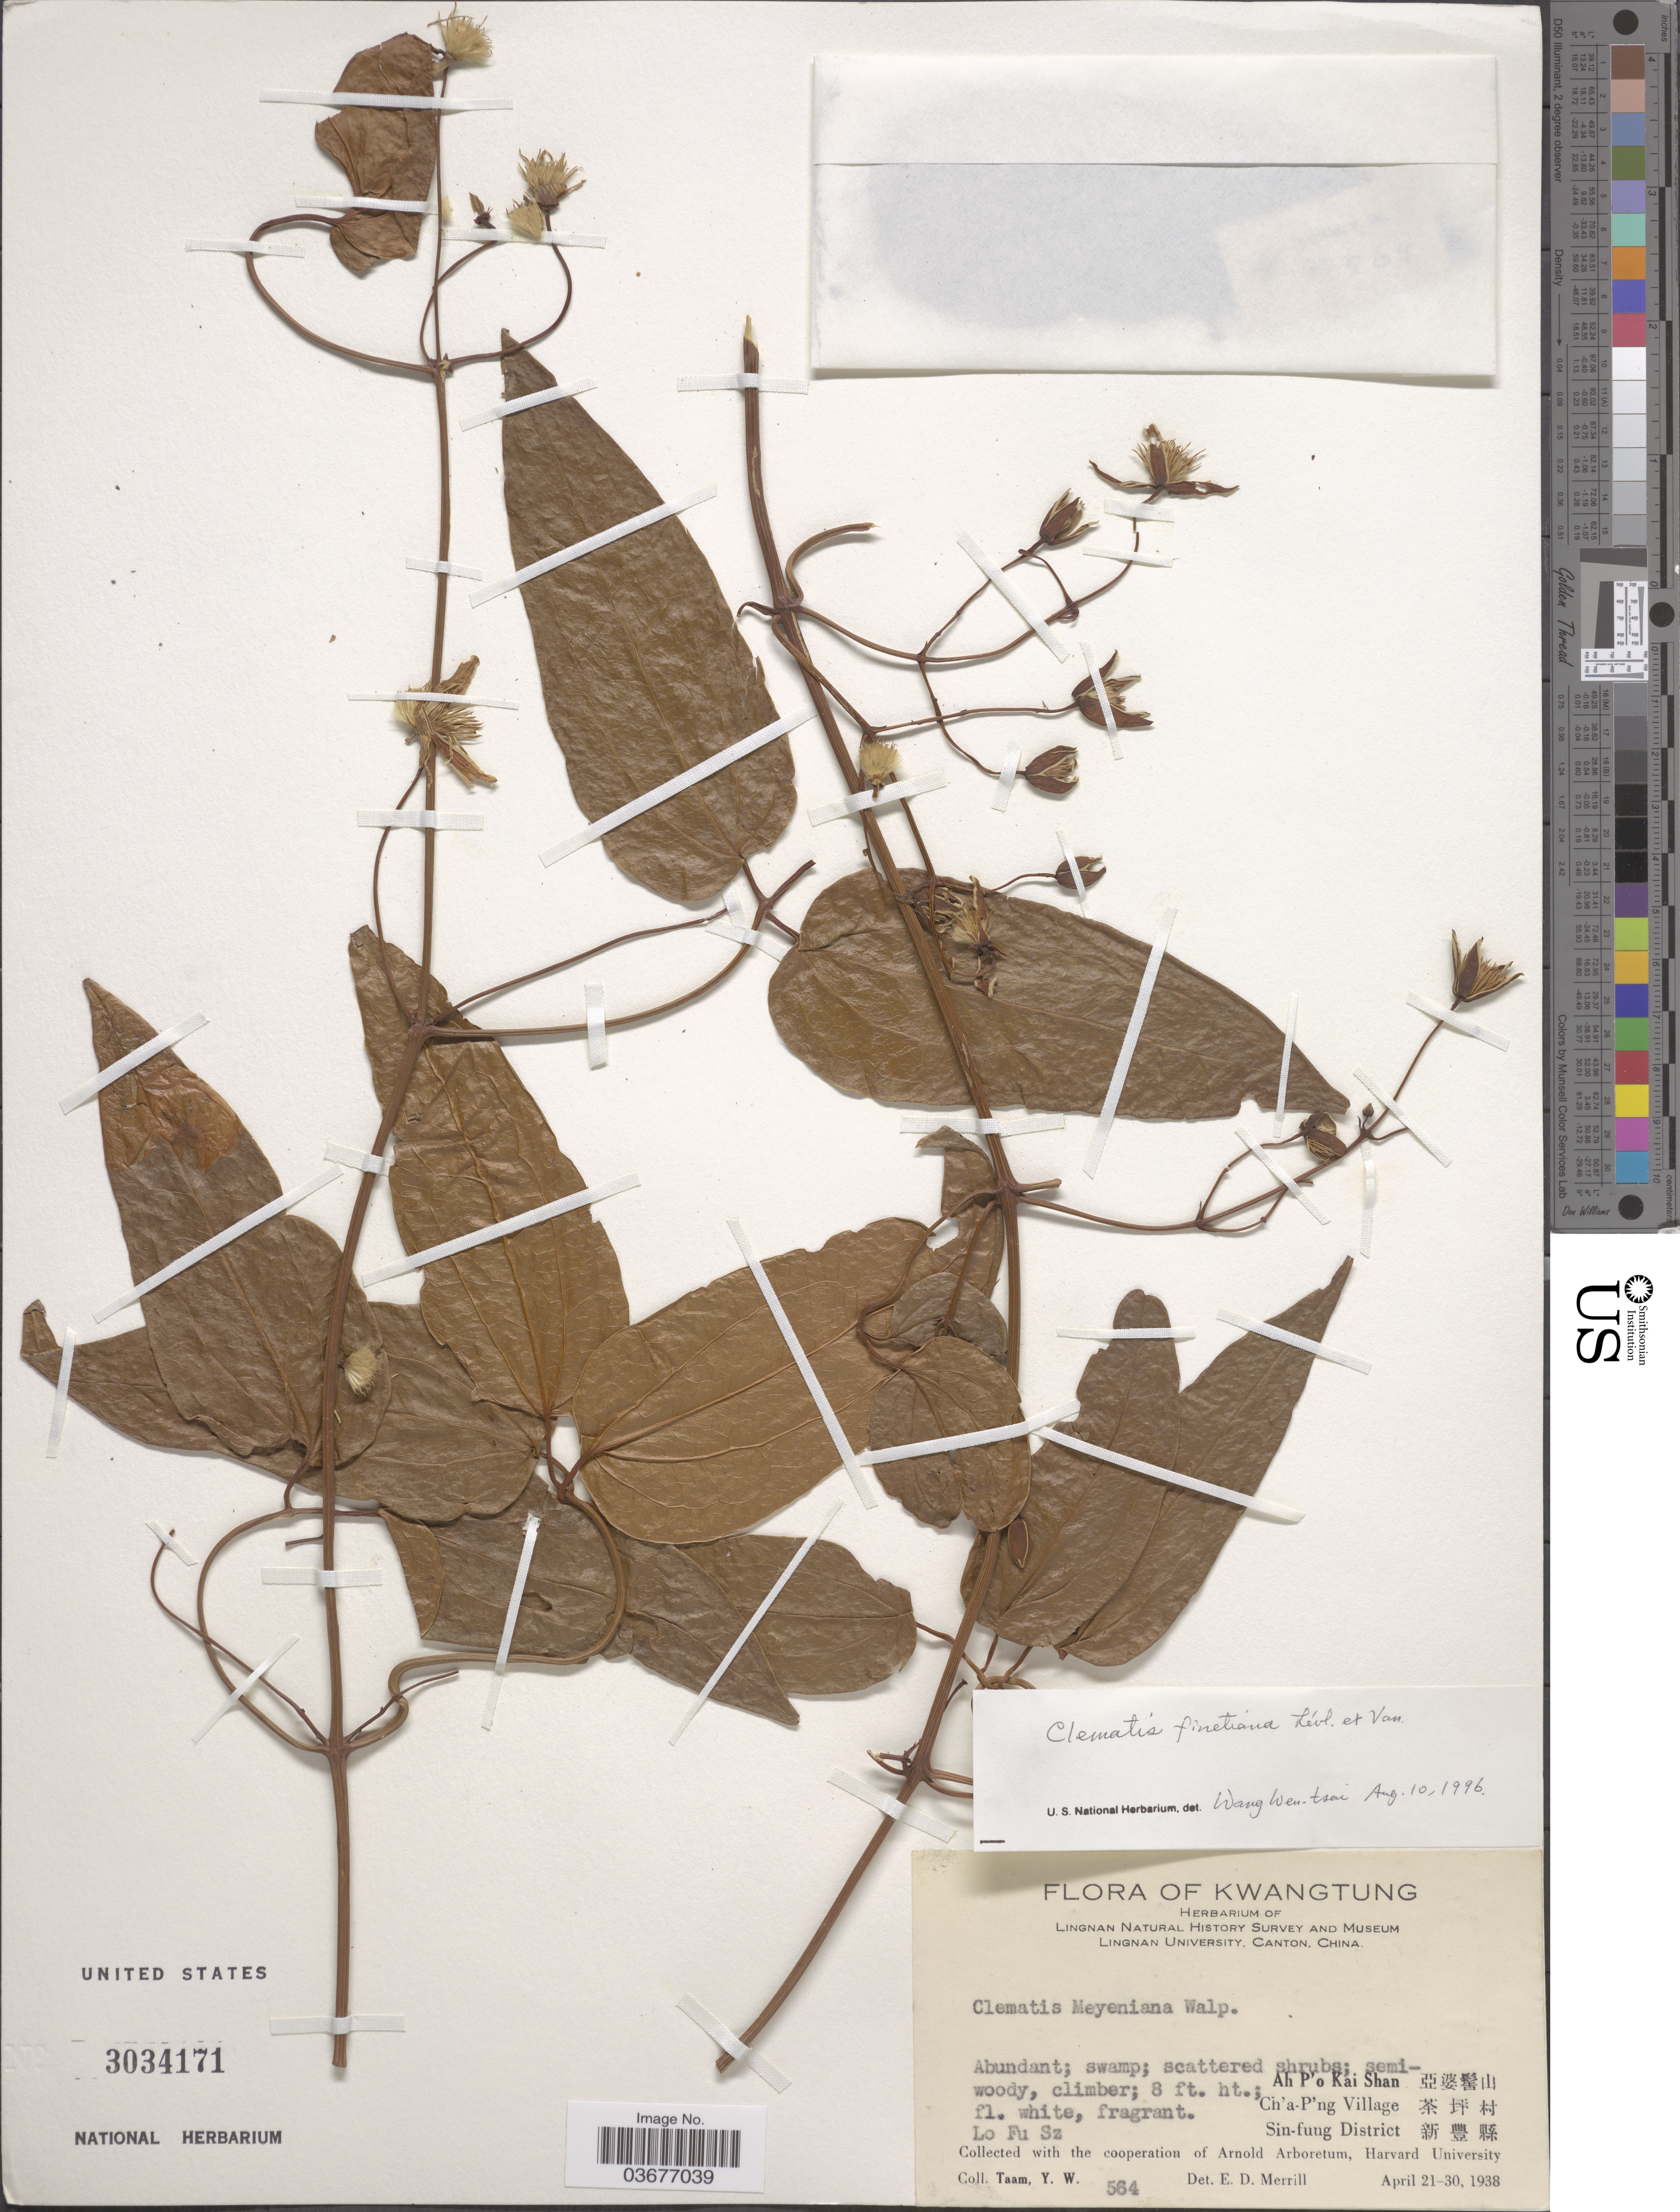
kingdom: Plantae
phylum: Tracheophyta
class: Magnoliopsida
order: Ranunculales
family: Ranunculaceae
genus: Clematis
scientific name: Clematis finetiana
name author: H. Lév. & Vaniot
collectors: Y. W. Taam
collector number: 564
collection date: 1938-04-21/1938-04-30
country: China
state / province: Guangdong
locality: Kwangtung. Ah P'o Kai Shan X. Ch'a-P'ng Village X. Sin-fung District X. Lo Fu Sz.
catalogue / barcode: US 3034171